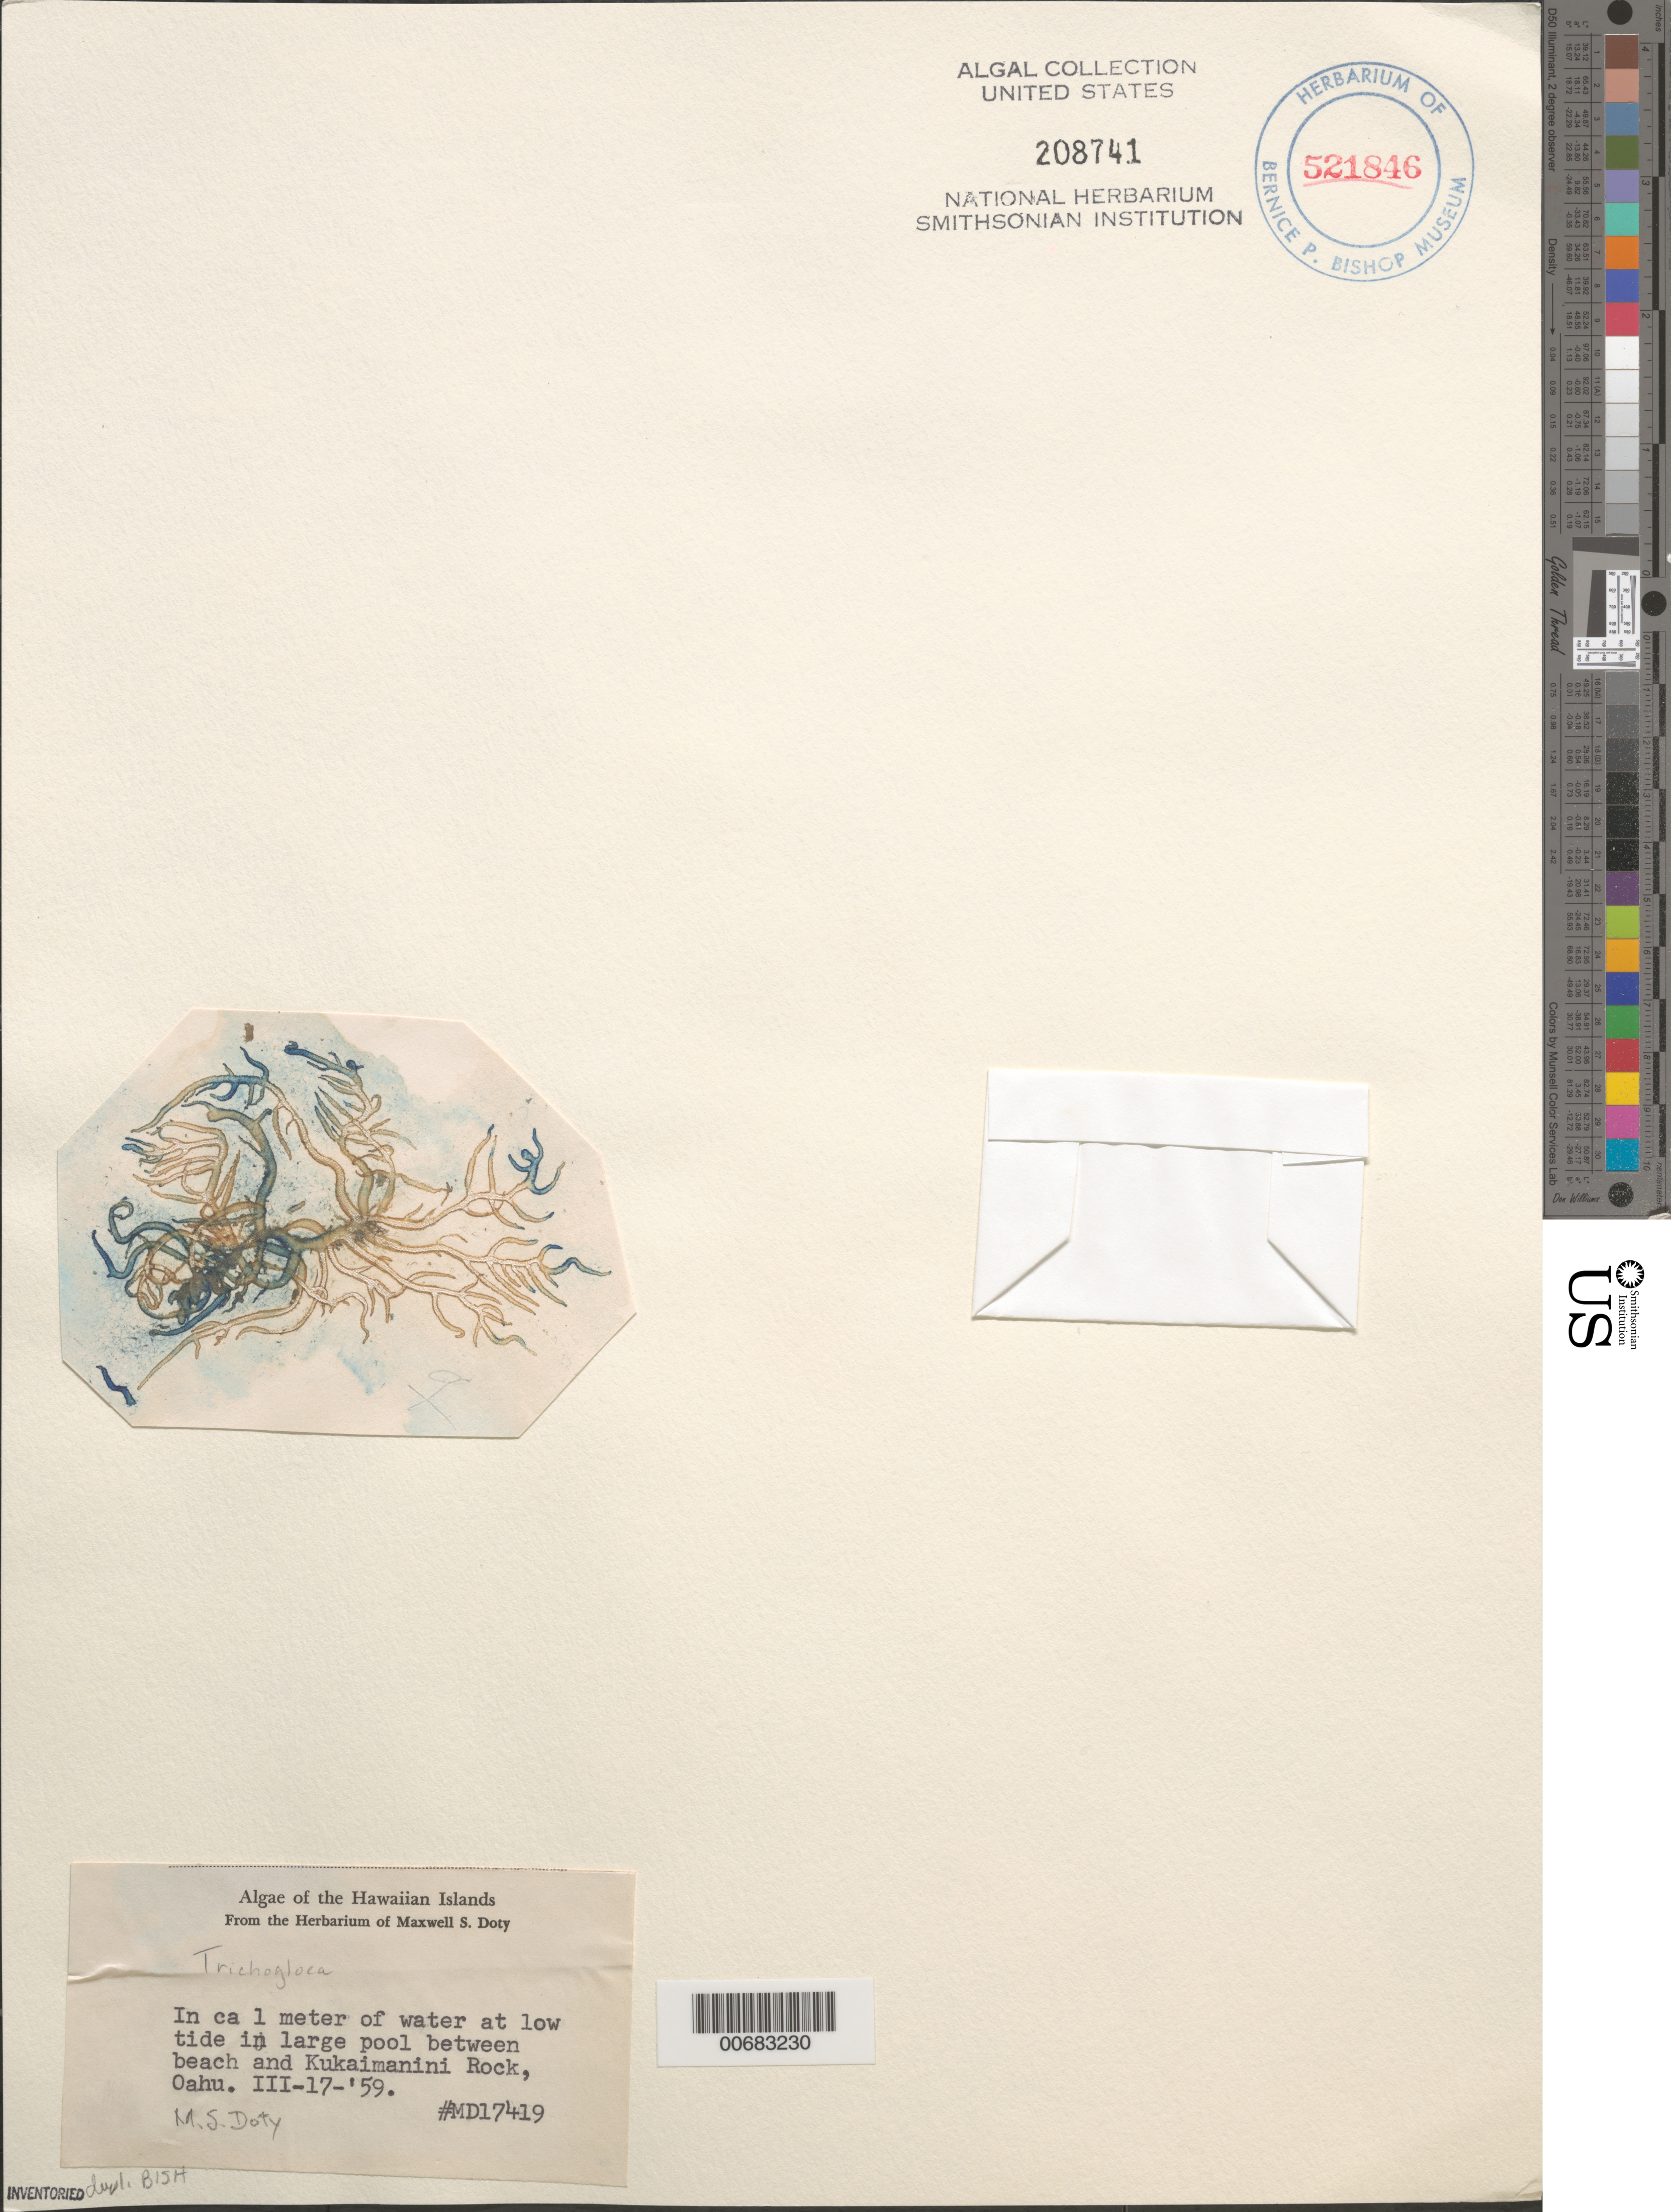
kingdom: Plantae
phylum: Rhodophyta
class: Florideophyceae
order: Nemaliales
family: Liagoraceae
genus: Trichogloea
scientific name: Trichogloea sp.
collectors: M. S. Doty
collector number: MSD 17419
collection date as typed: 17 Mar 1959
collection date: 1959-03-17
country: United States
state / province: Hawaii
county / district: Honolulu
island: Oahu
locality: Just off Kukaimanini Rock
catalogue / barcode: US 208741